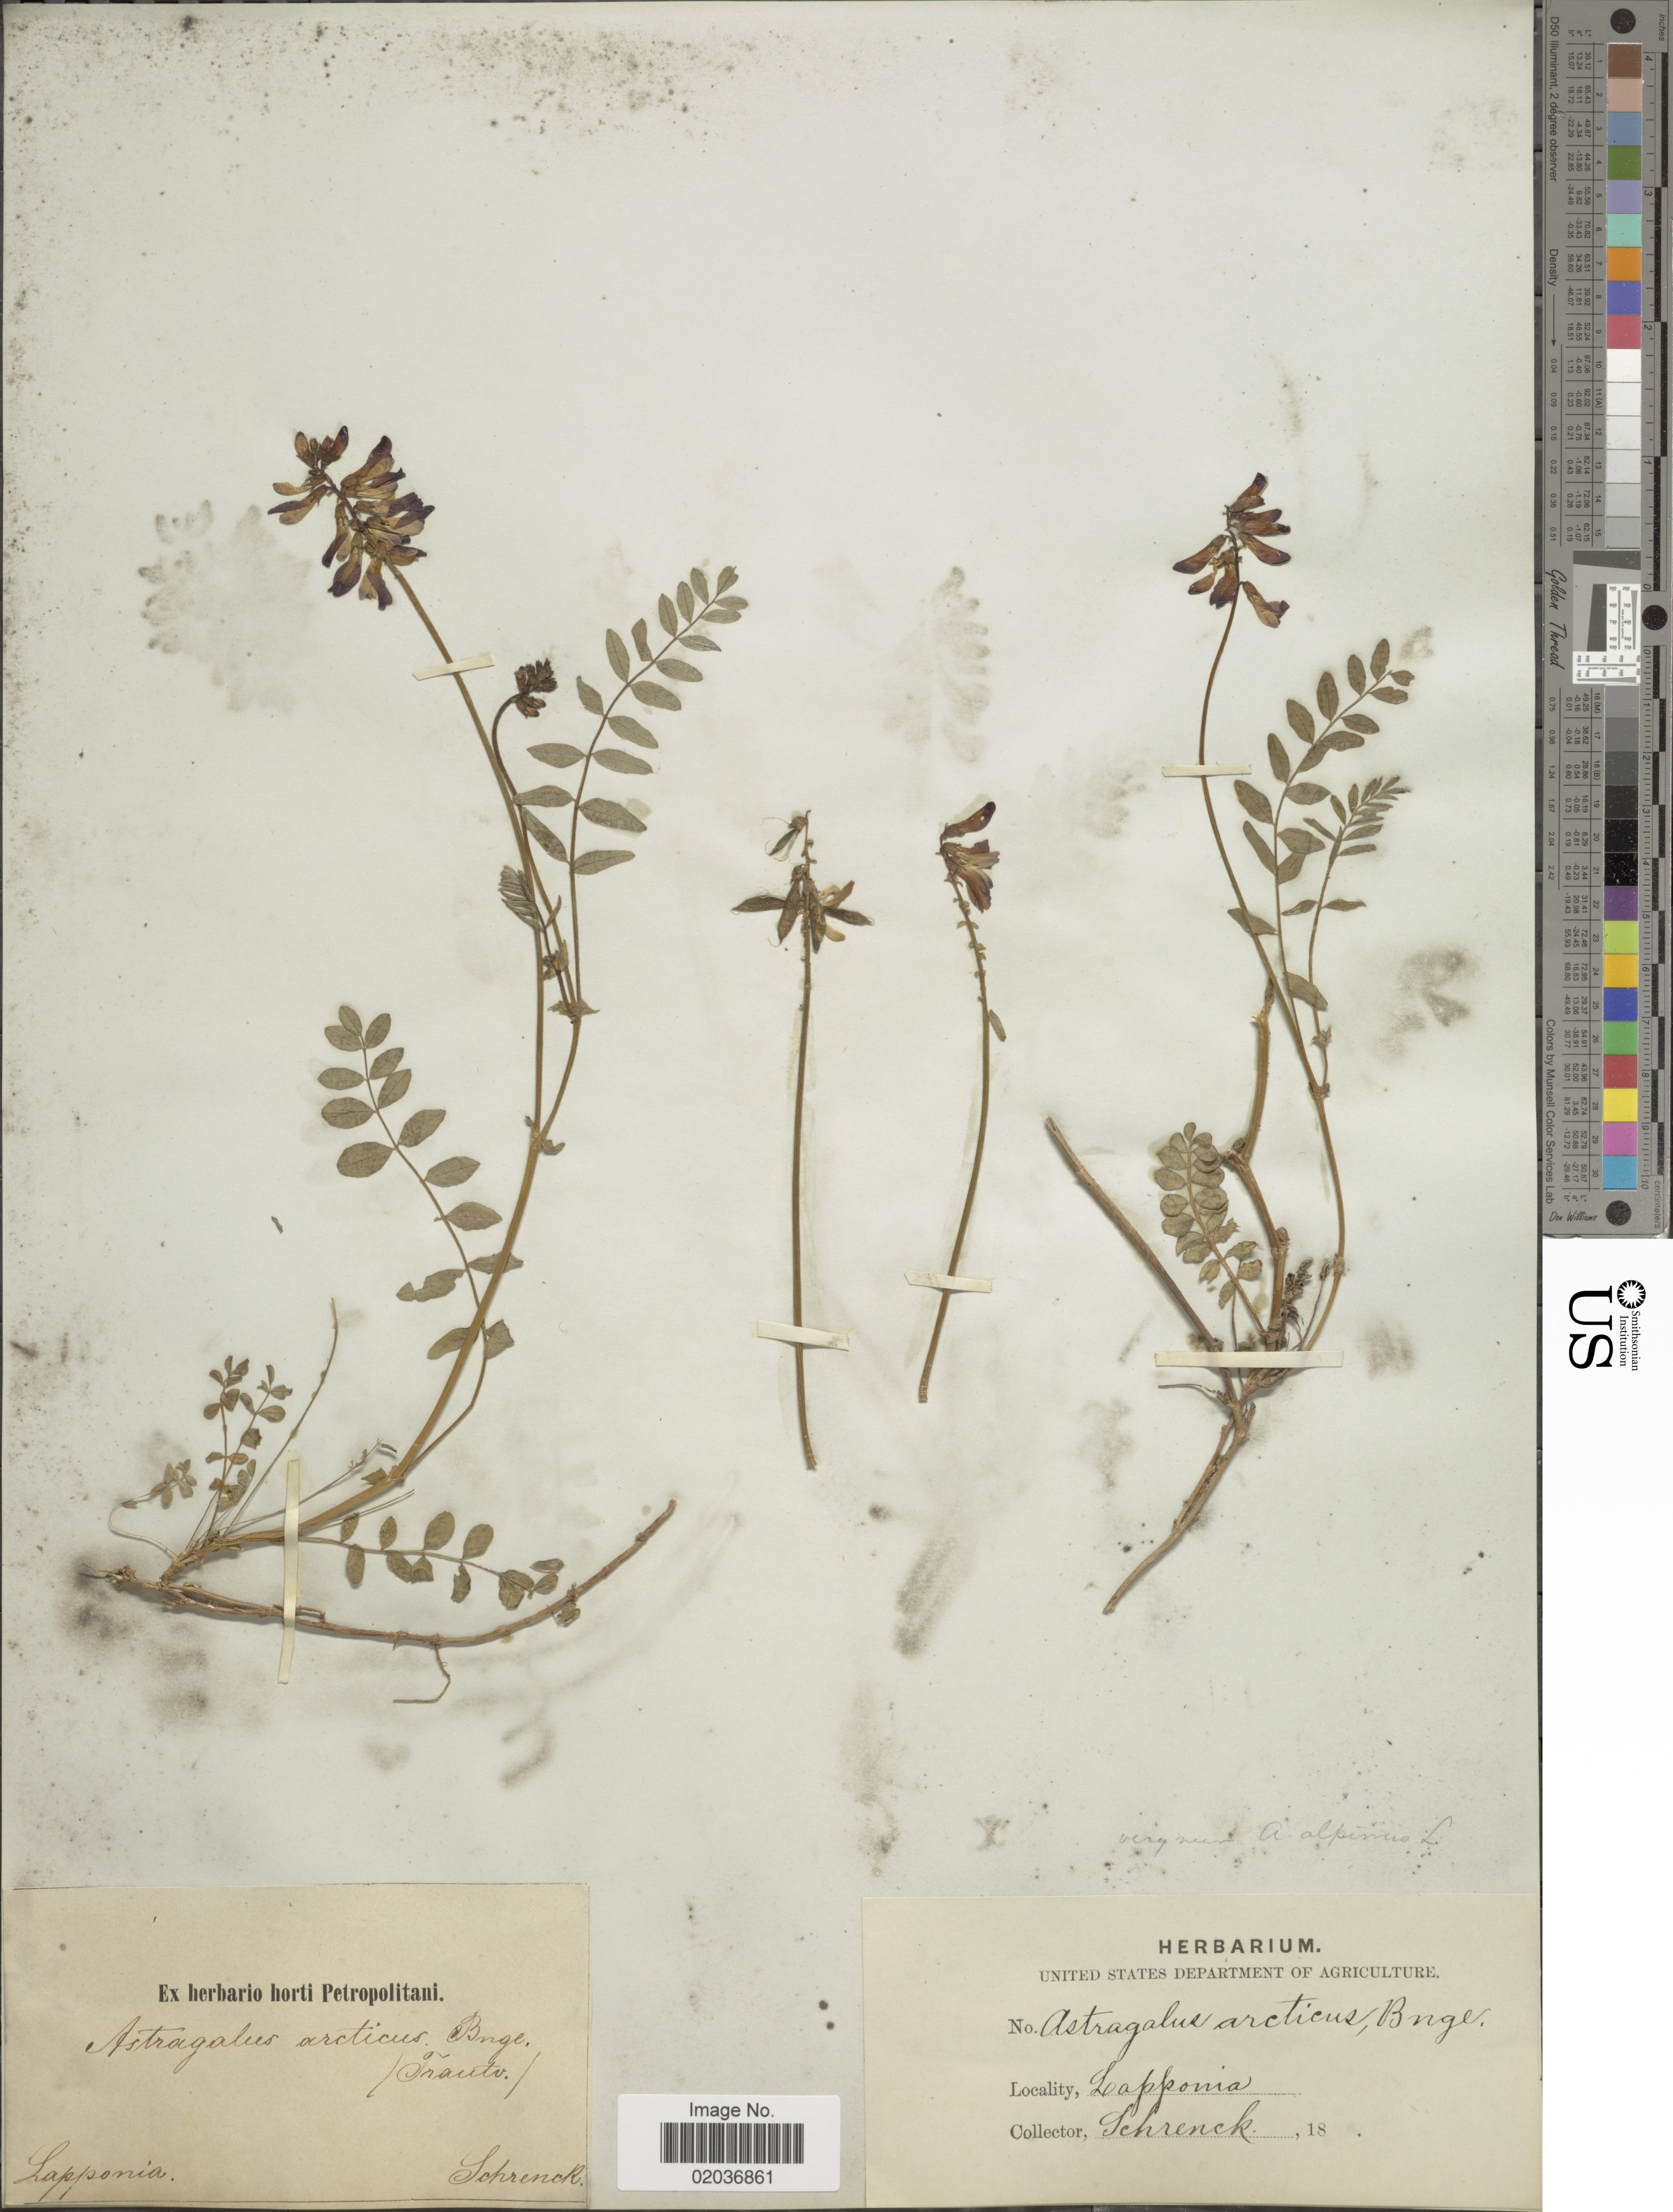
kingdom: Plantae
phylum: Tracheophyta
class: Magnoliopsida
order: Fabales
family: Fabaceae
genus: Astragalus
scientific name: Astragalus arcticus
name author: Willd.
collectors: -- Schrenck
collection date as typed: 18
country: Finland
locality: Lapponia.